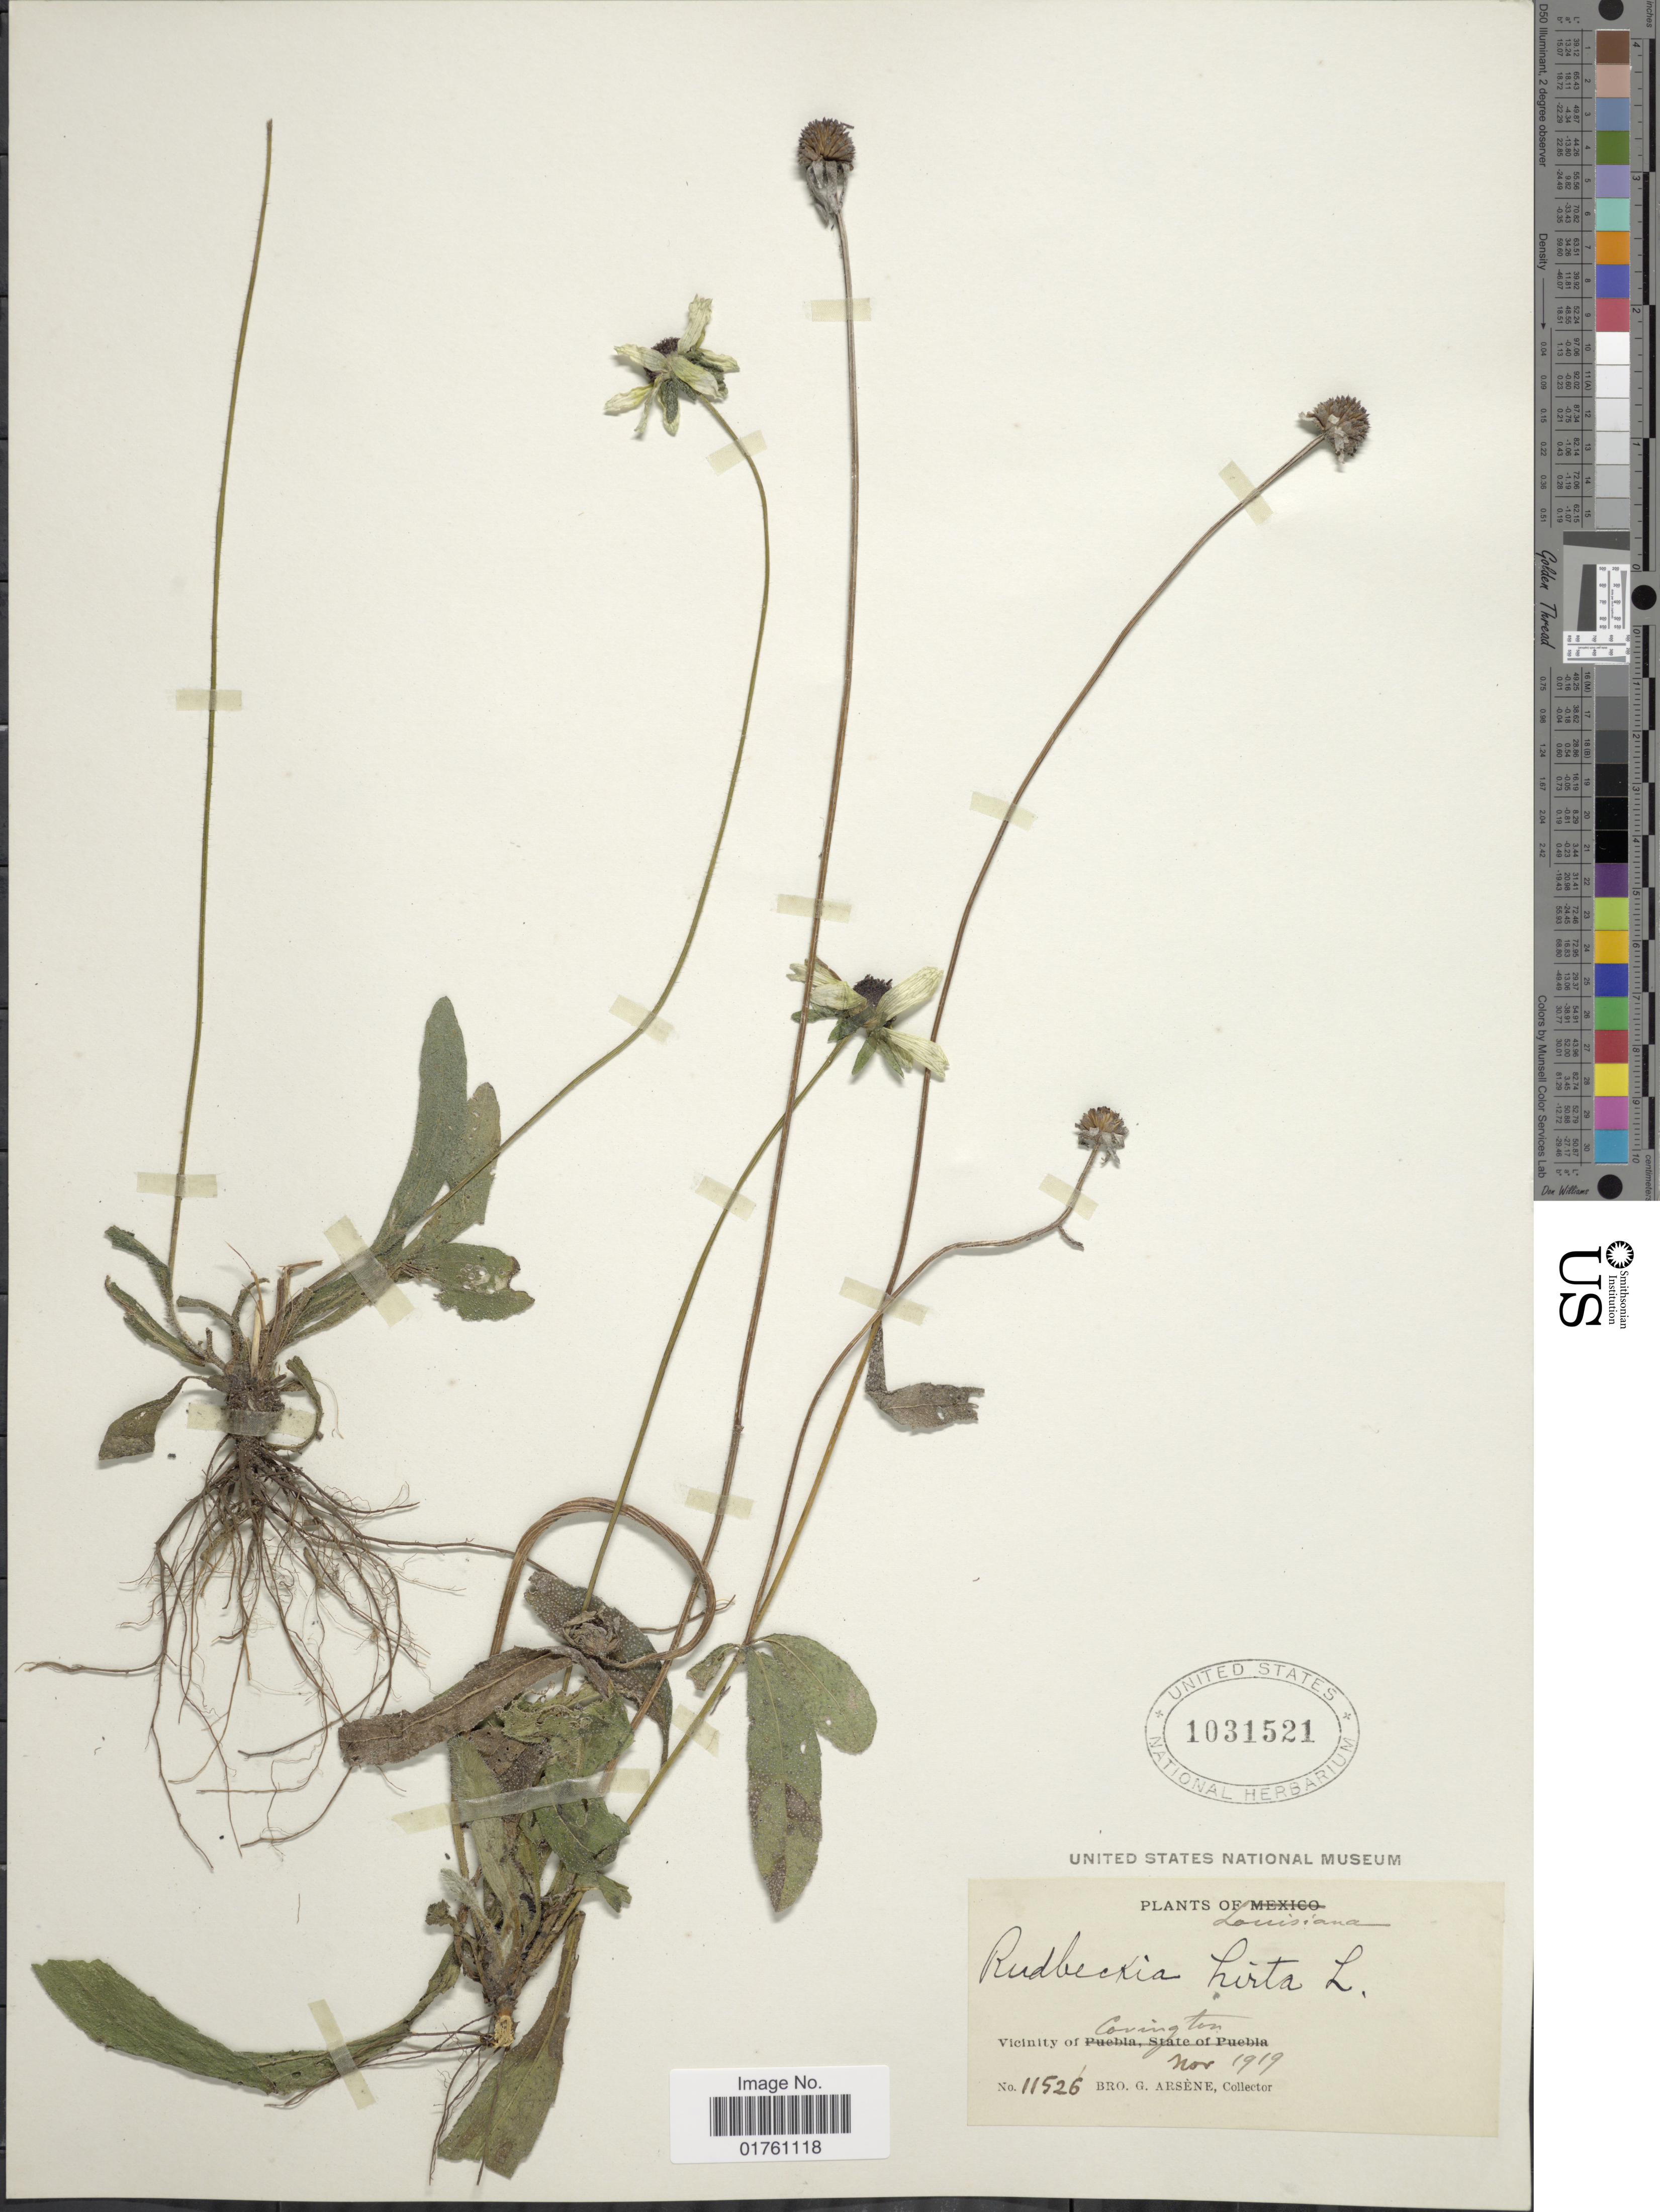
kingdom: Plantae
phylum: Tracheophyta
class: Magnoliopsida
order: Asterales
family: Asteraceae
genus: Rudbeckia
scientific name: Rudbeckia hirta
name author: L.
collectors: Bro. G. Arsène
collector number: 11526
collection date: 1919-11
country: United States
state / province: Louisiana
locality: Vicinity of Covington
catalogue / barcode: US 1031521